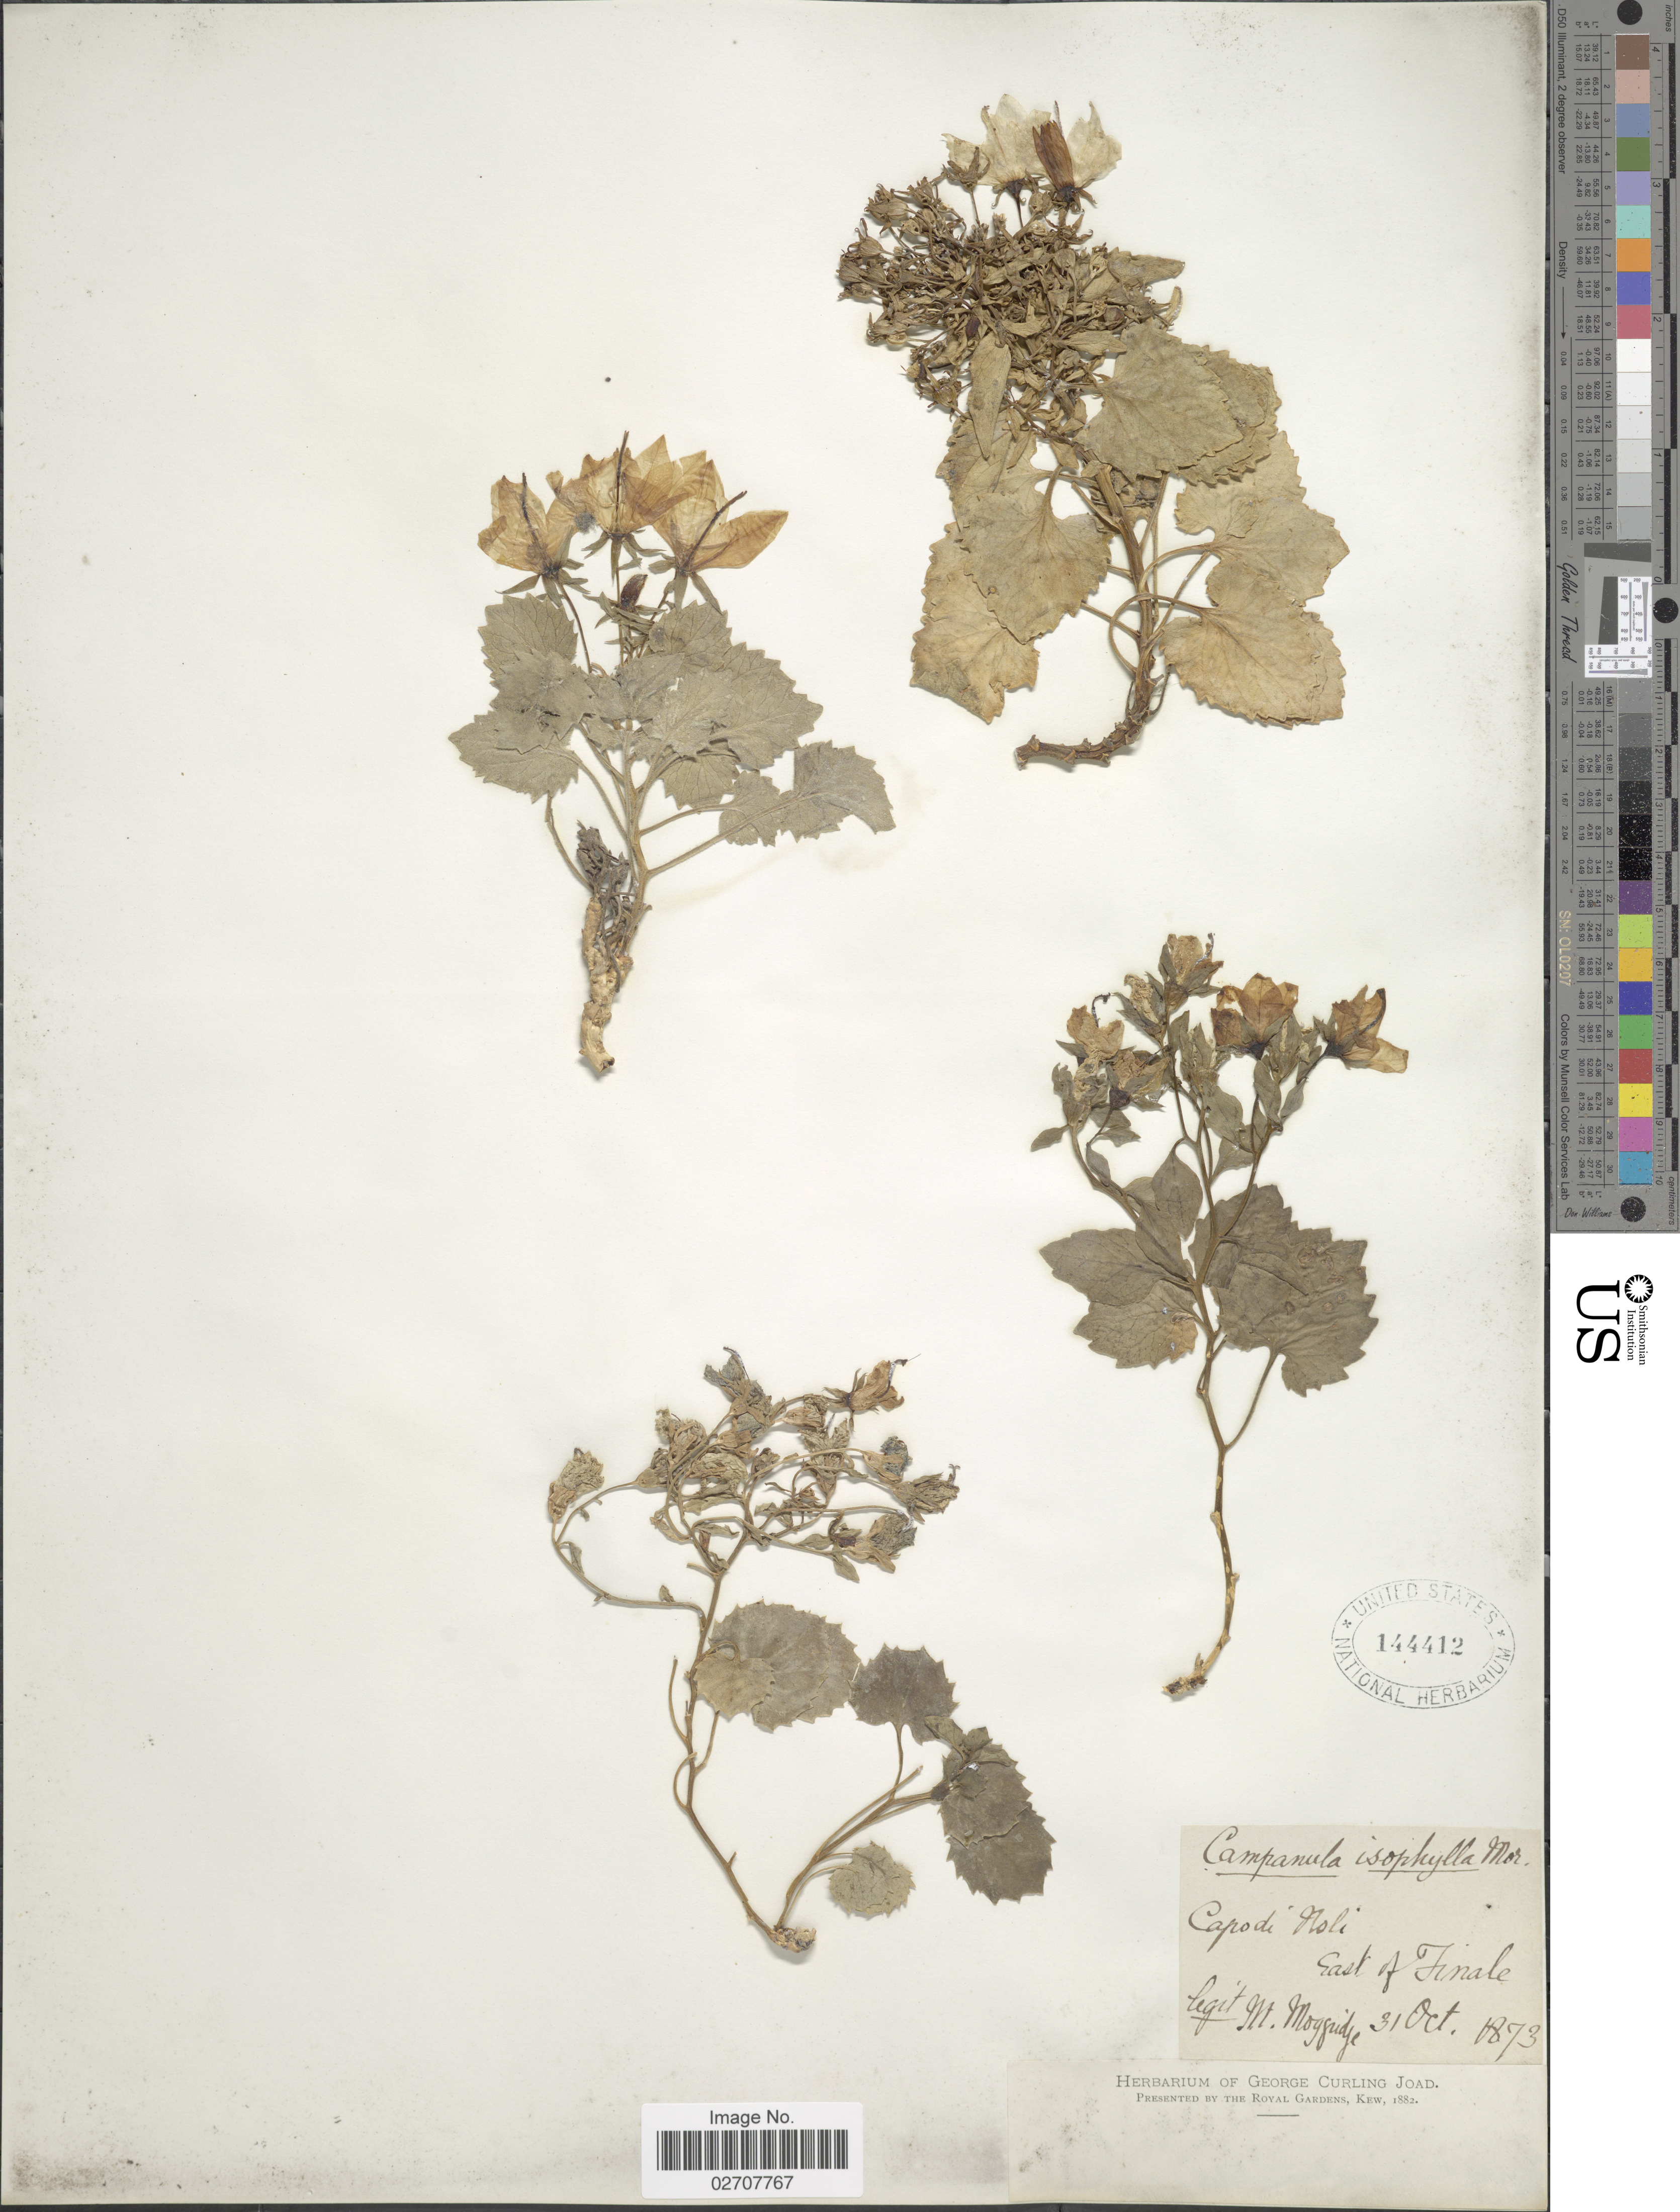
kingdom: Plantae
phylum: Tracheophyta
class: Magnoliopsida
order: Asterales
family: Campanulaceae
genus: Campanula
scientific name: Campanula isophylla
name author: Moretti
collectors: M. Moggridge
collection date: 1873-10-31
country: Italy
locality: Capo di Noli. East of Finale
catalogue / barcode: US 144412